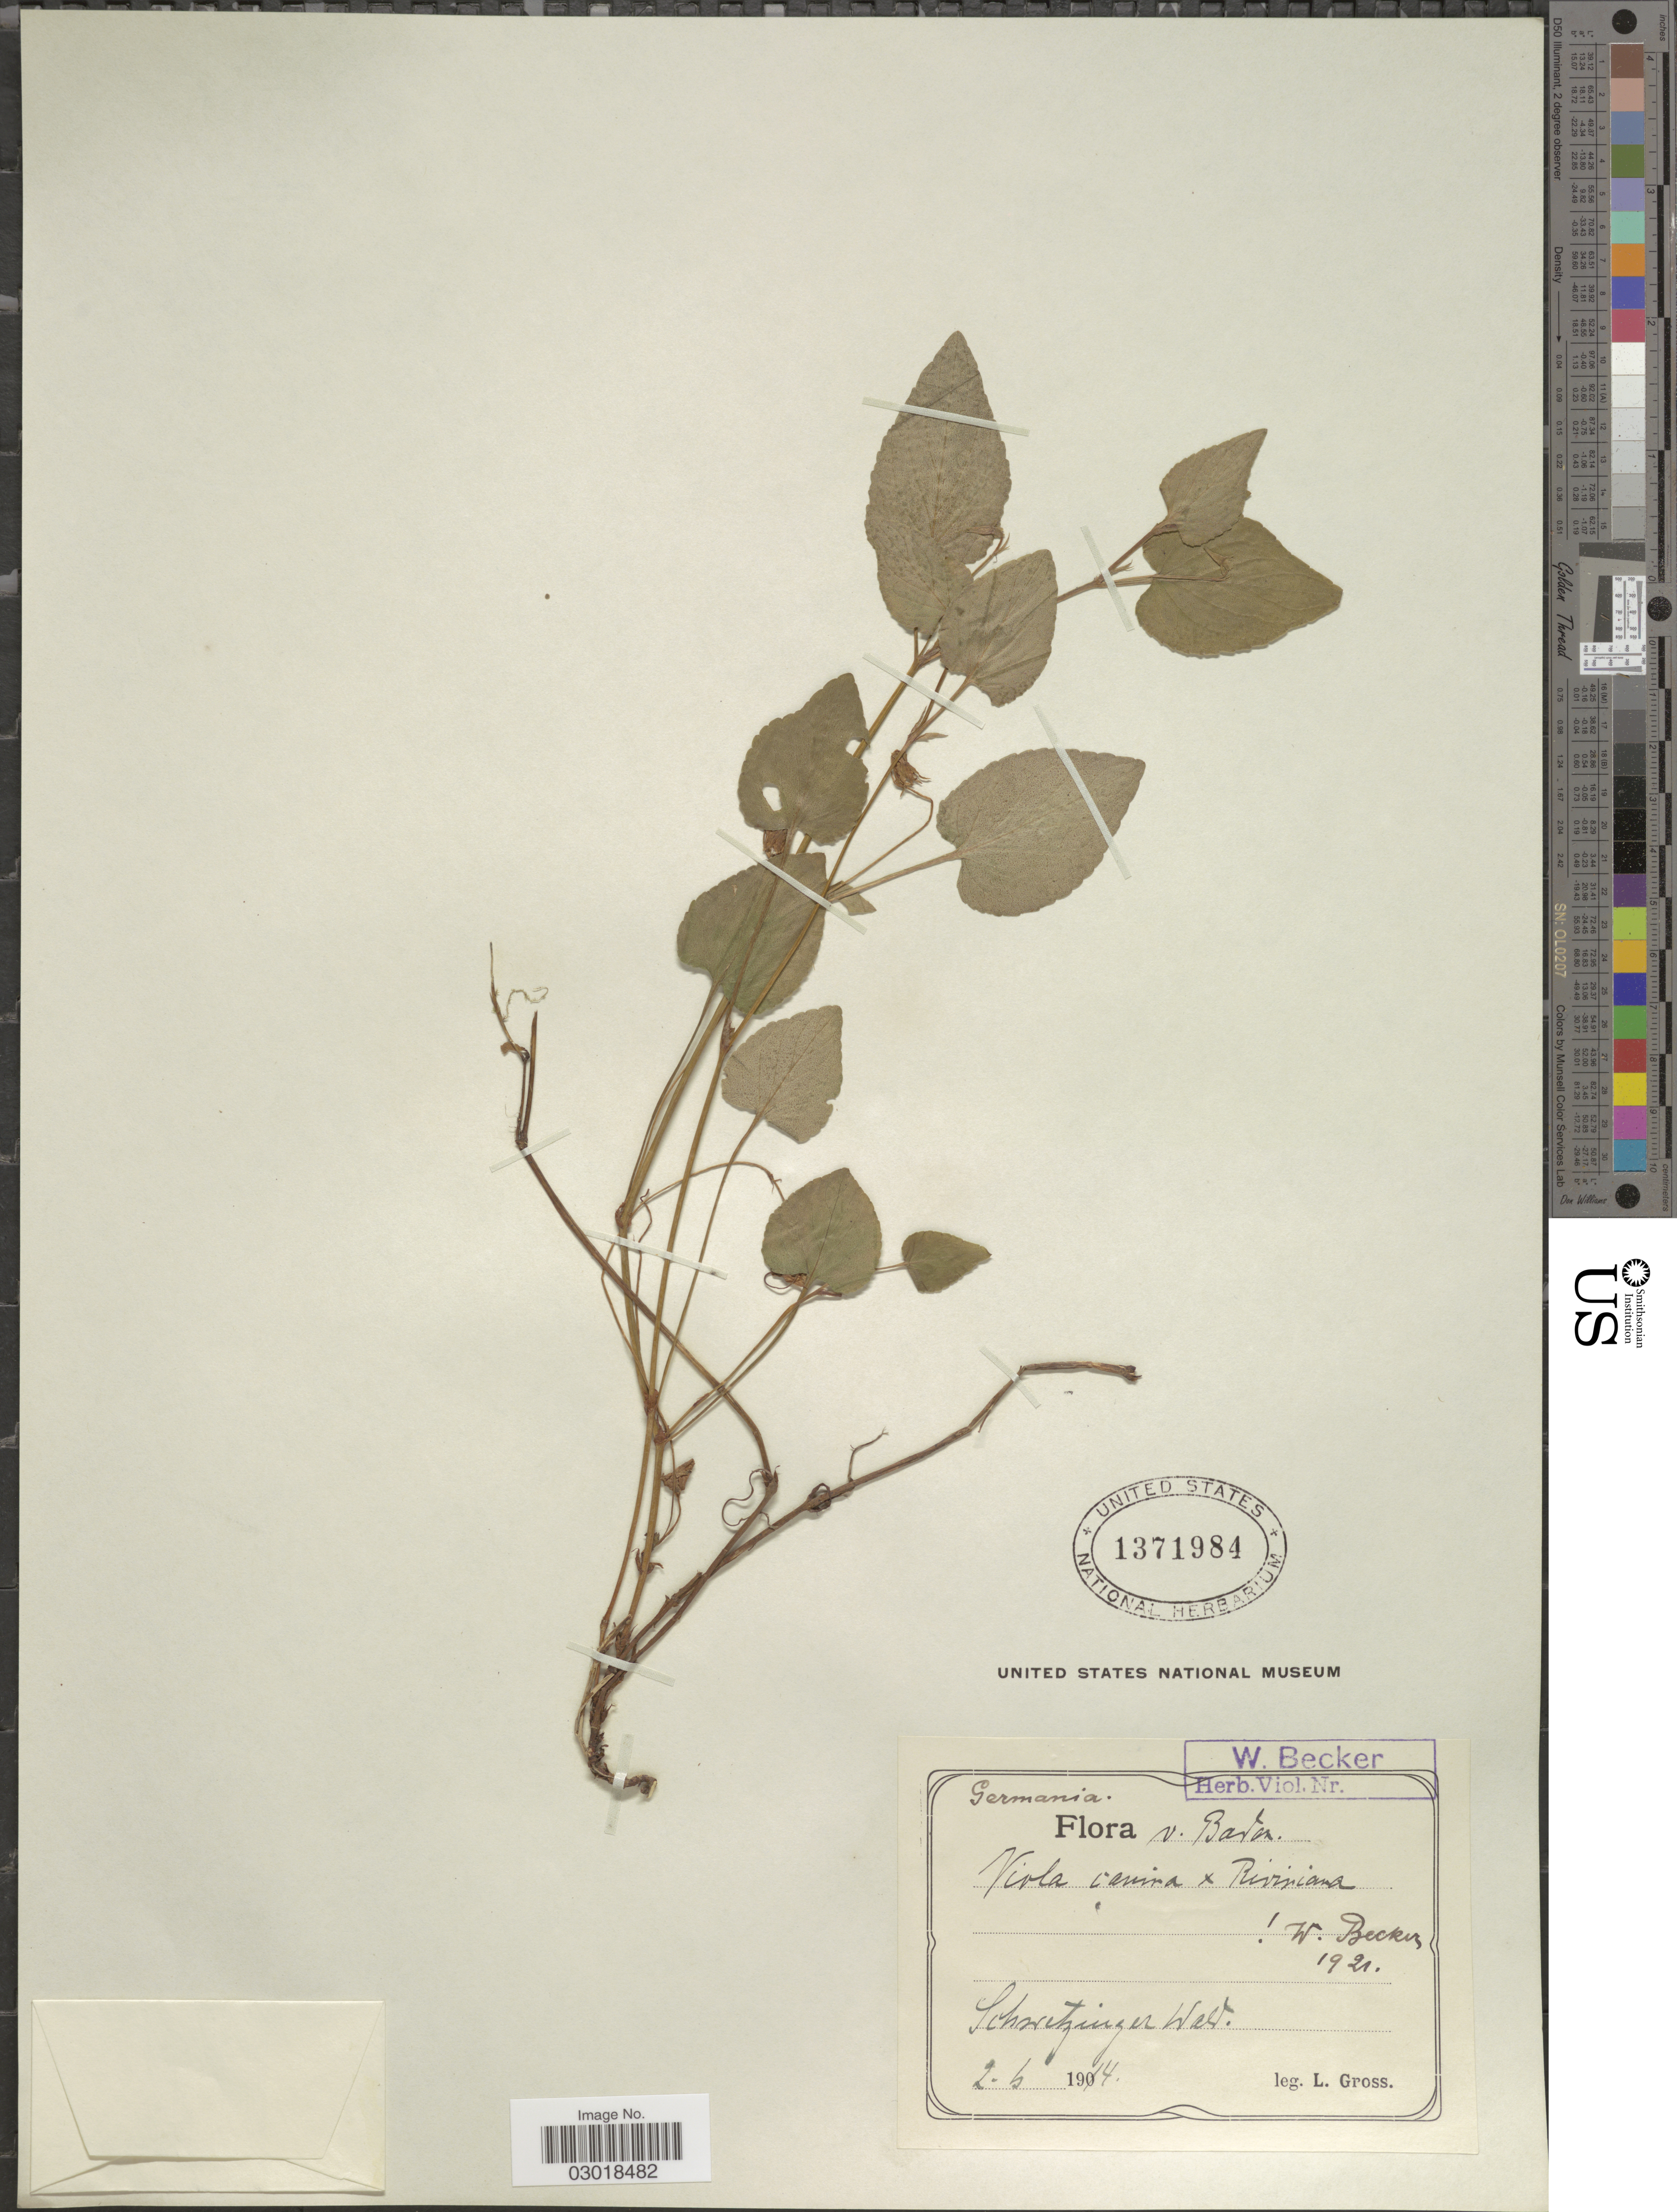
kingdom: Plantae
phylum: Tracheophyta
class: Magnoliopsida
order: Malpighiales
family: Violaceae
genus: Viola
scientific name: Viola canina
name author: L.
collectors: L. Gross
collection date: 1914-06-02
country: Germany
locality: V. Bavez. Schwetzwinger Wald.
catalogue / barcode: US 1371984